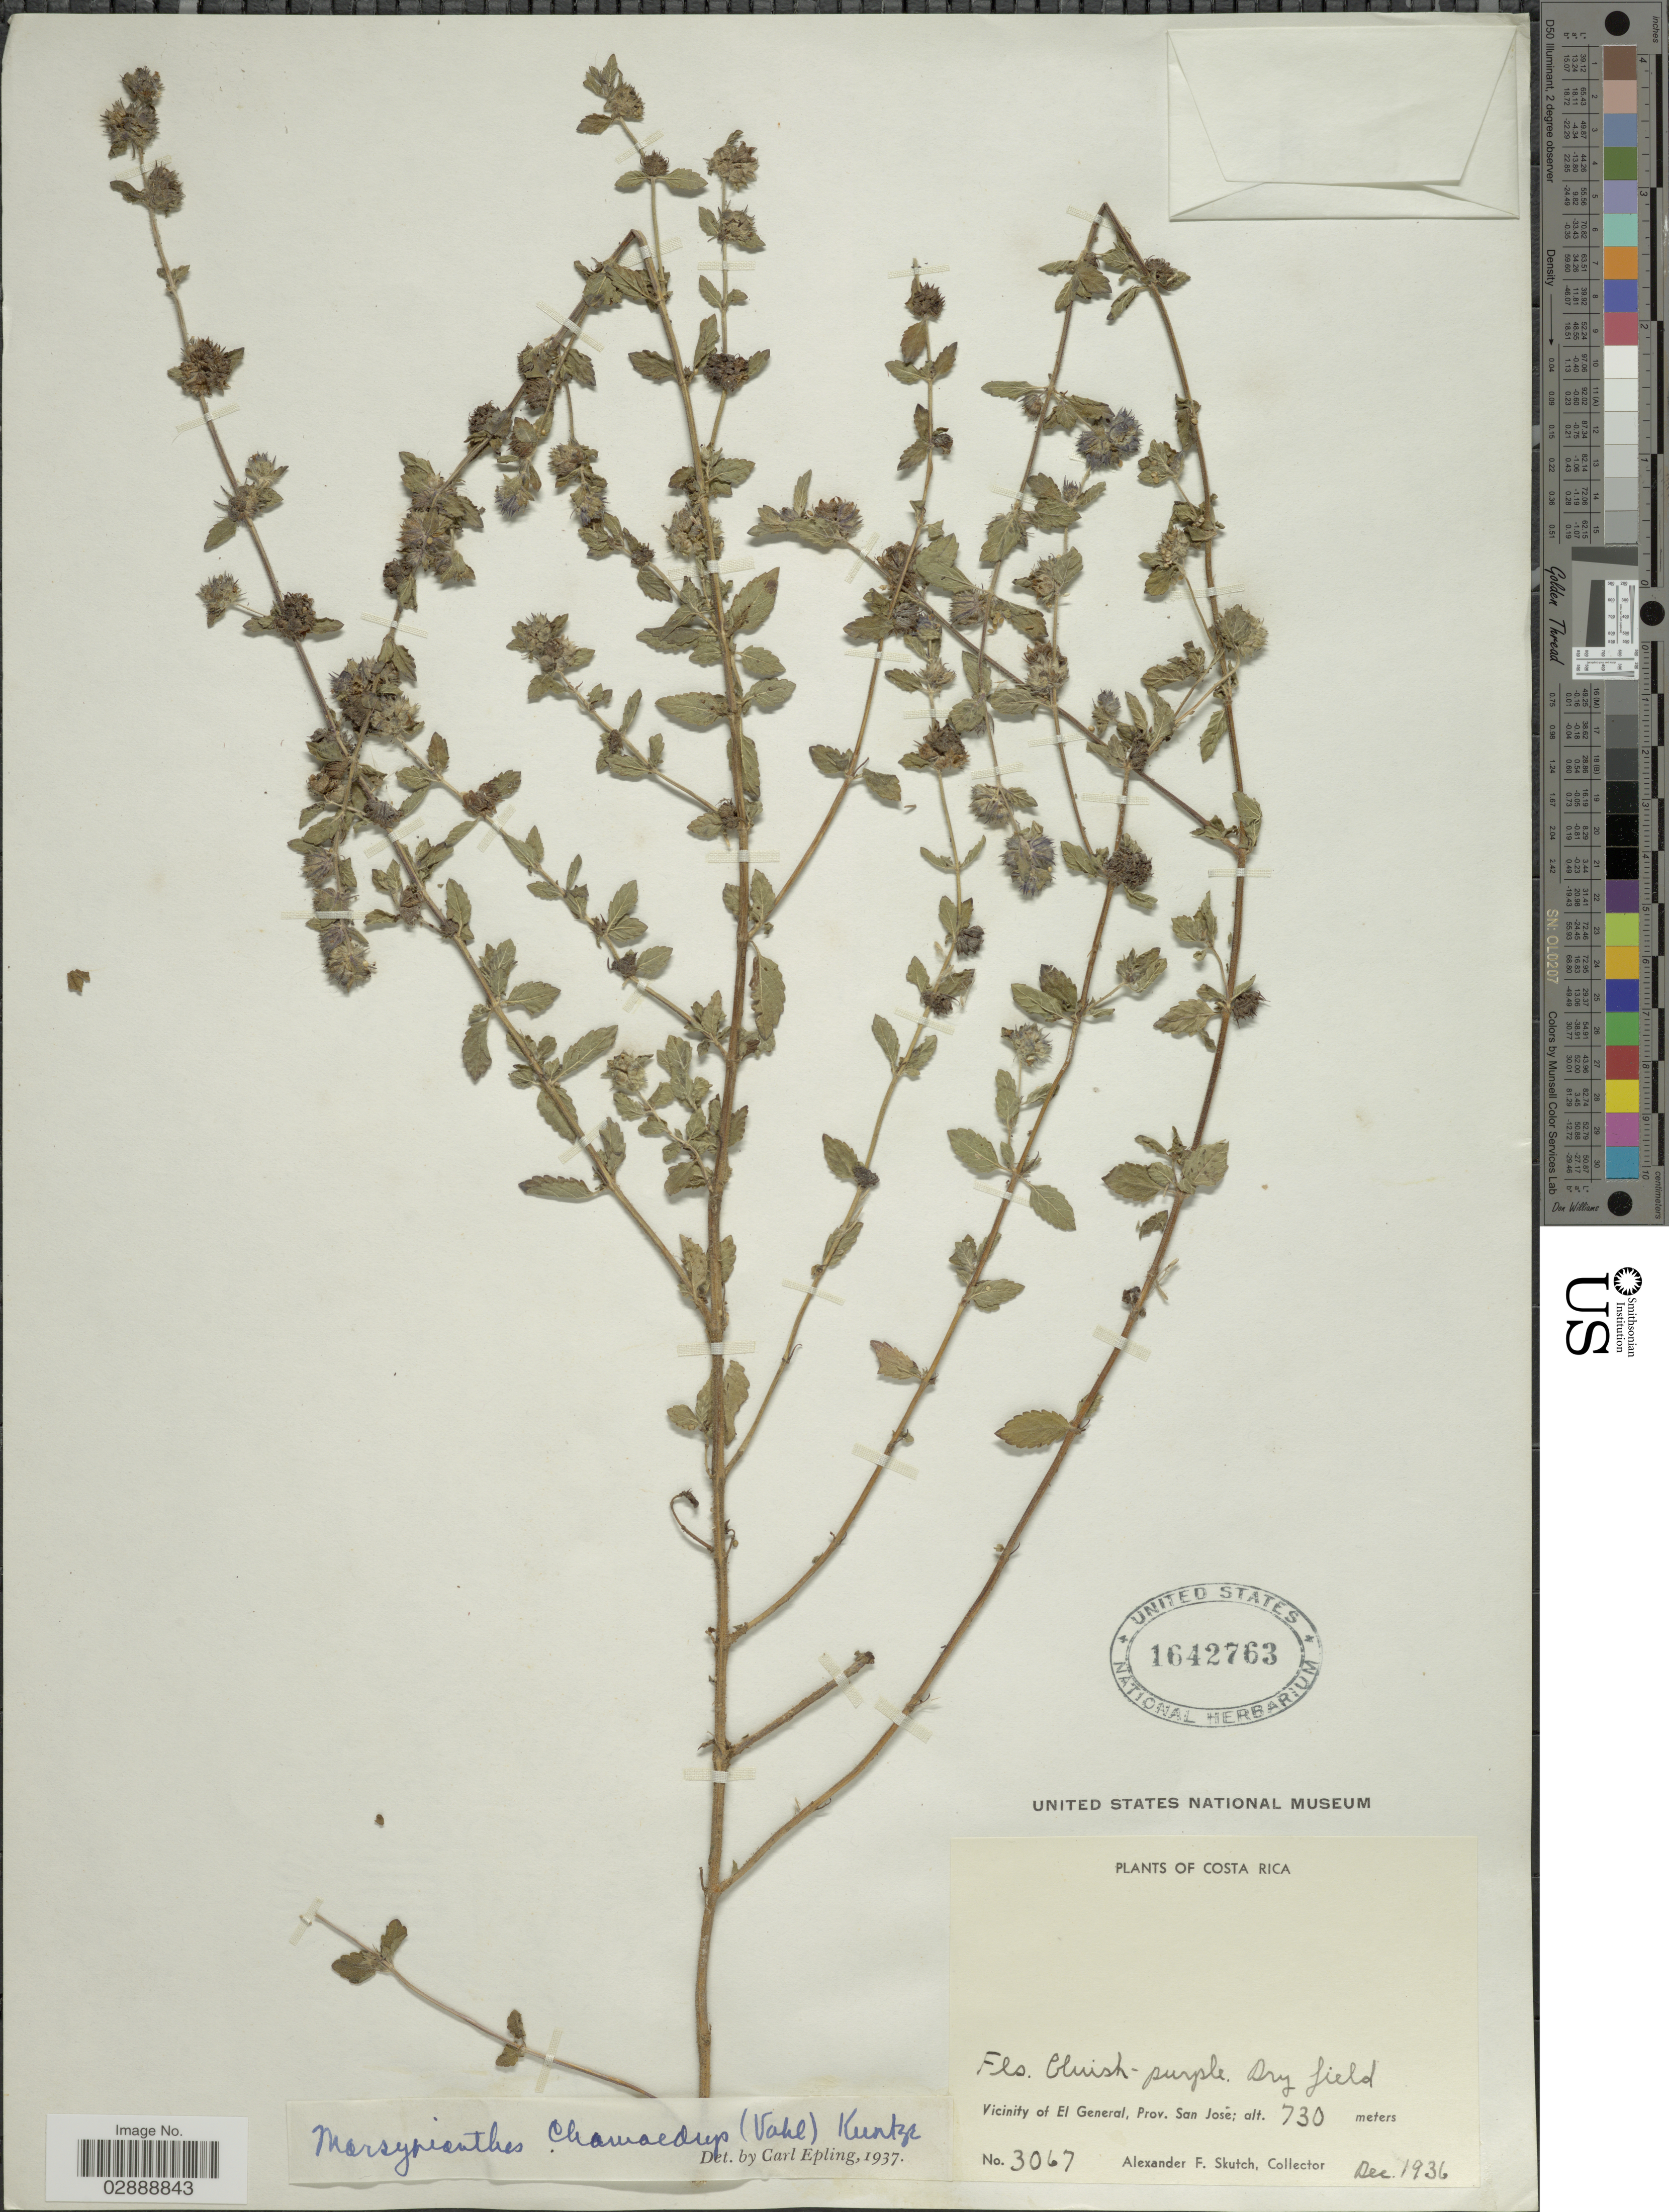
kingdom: Plantae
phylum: Tracheophyta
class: Magnoliopsida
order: Lamiales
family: Lamiaceae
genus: Marsypianthes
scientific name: Marsypianthes chamaedrys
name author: (Vahl) Kuntze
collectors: A. F. Skutch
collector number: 3067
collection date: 1936-12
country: Costa Rica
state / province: San José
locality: Vicinity of El General.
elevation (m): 730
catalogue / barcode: US 1642763